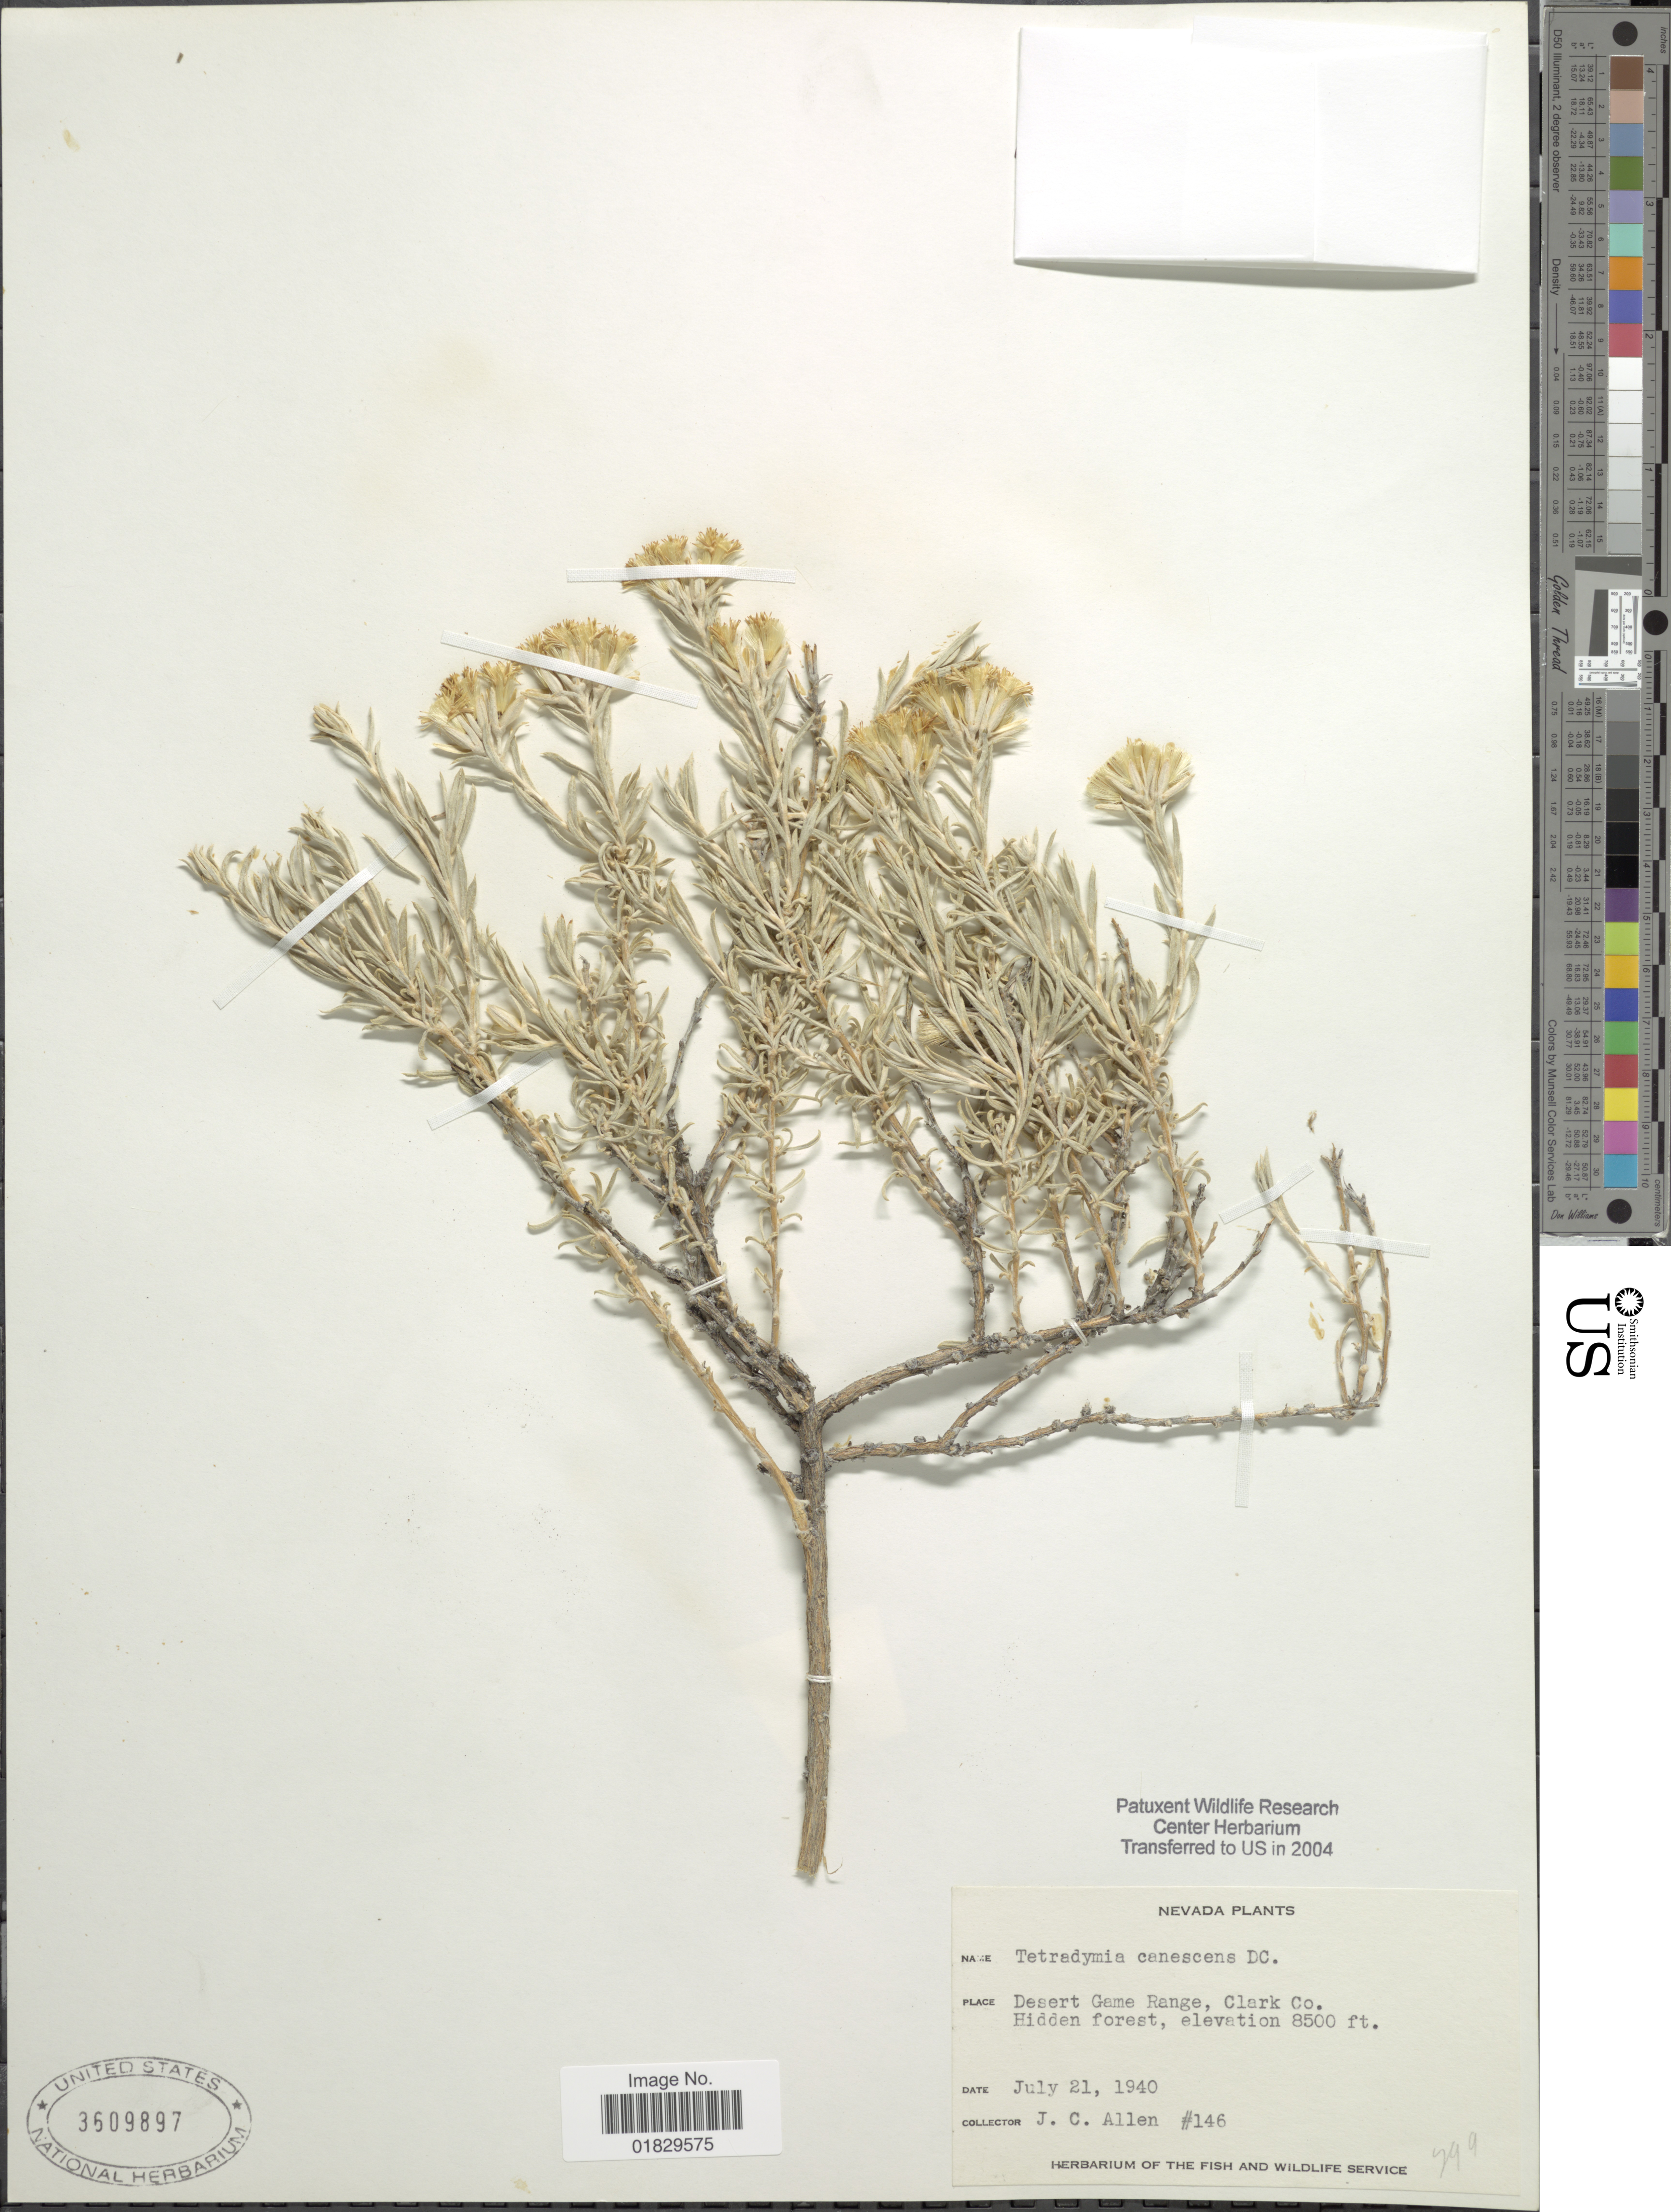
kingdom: Plantae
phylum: Tracheophyta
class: Magnoliopsida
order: Asterales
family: Asteraceae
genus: Tetradymia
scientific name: Tetradymia canescens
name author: DC.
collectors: J. C. Allen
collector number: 146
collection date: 1940-07-21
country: United States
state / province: Nevada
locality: Desert Game Range, Clark Co. Hidden forest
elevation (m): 2591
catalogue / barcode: US 3609897